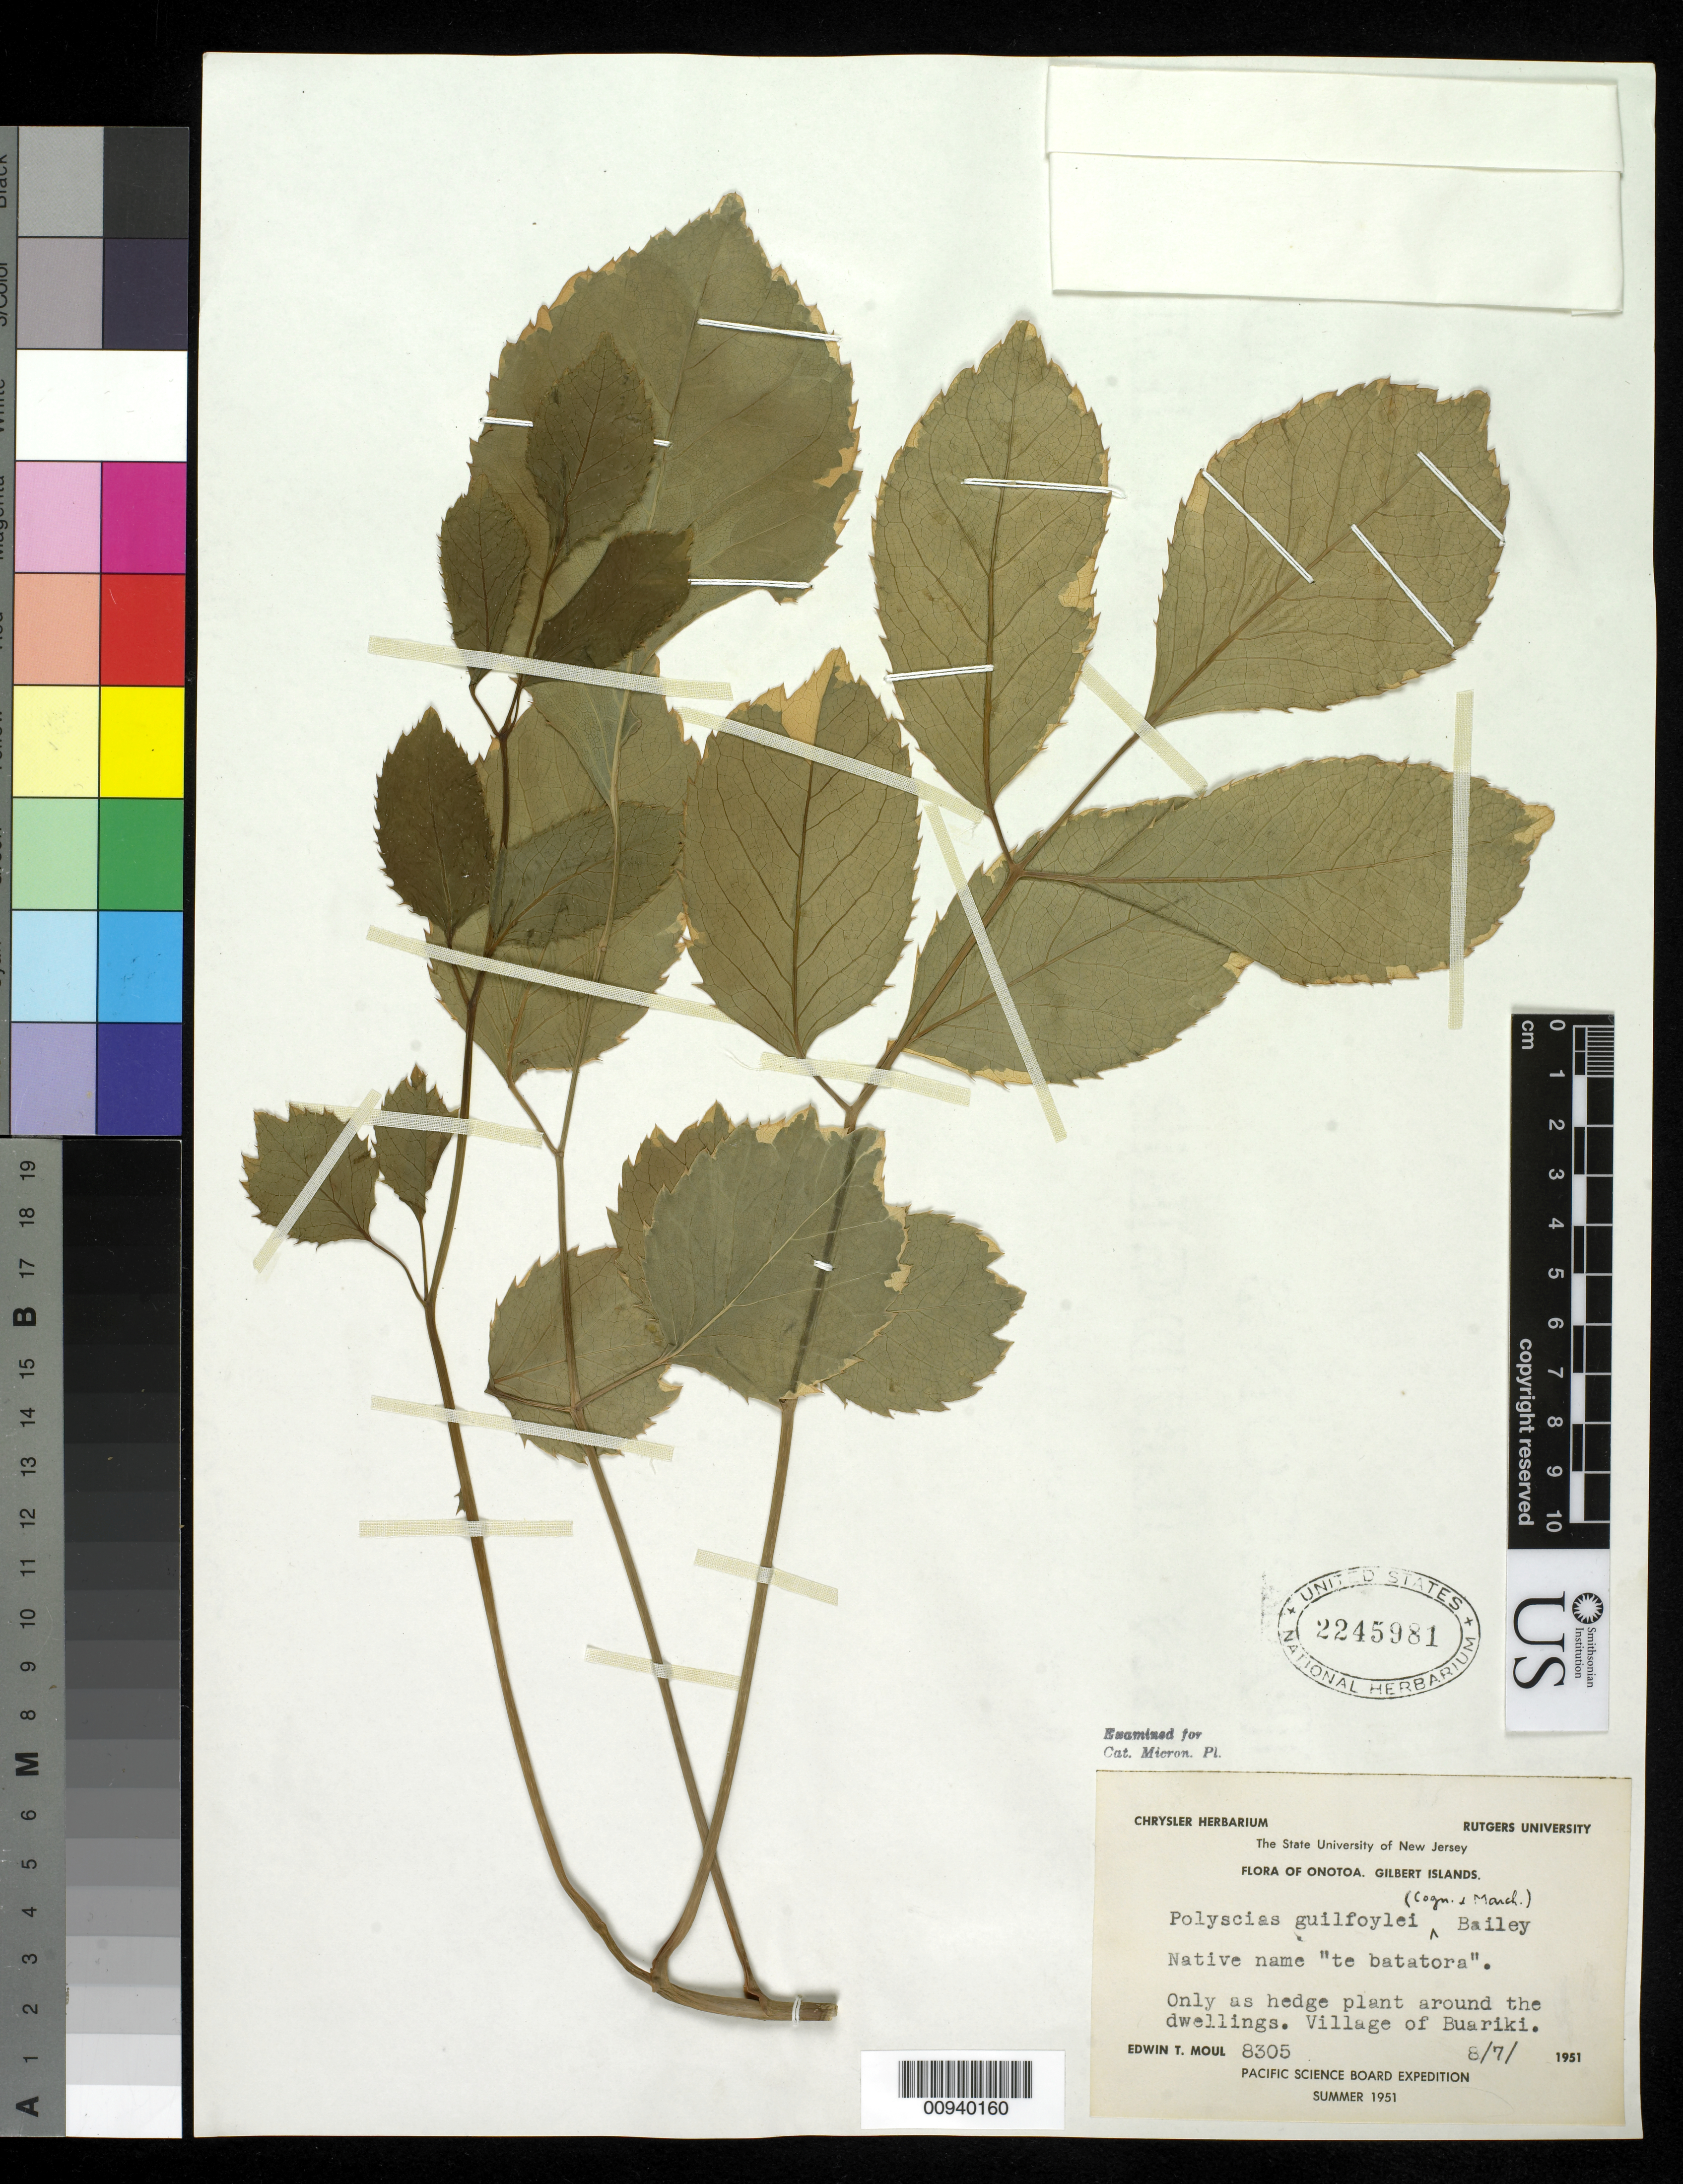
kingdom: Plantae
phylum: Tracheophyta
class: Magnoliopsida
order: Apiales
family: Araliaceae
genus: Polyscias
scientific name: Polyscias guilfoylei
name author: (W. Bull) L.H. Bailey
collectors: E. T. Moul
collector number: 8305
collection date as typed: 08 Jul 1951 or 07 Aug 1951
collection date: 1951-07-08 or 1951-08-07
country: Kiribati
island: Onotoa Atoll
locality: Village of Buariki.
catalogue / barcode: US 2245981